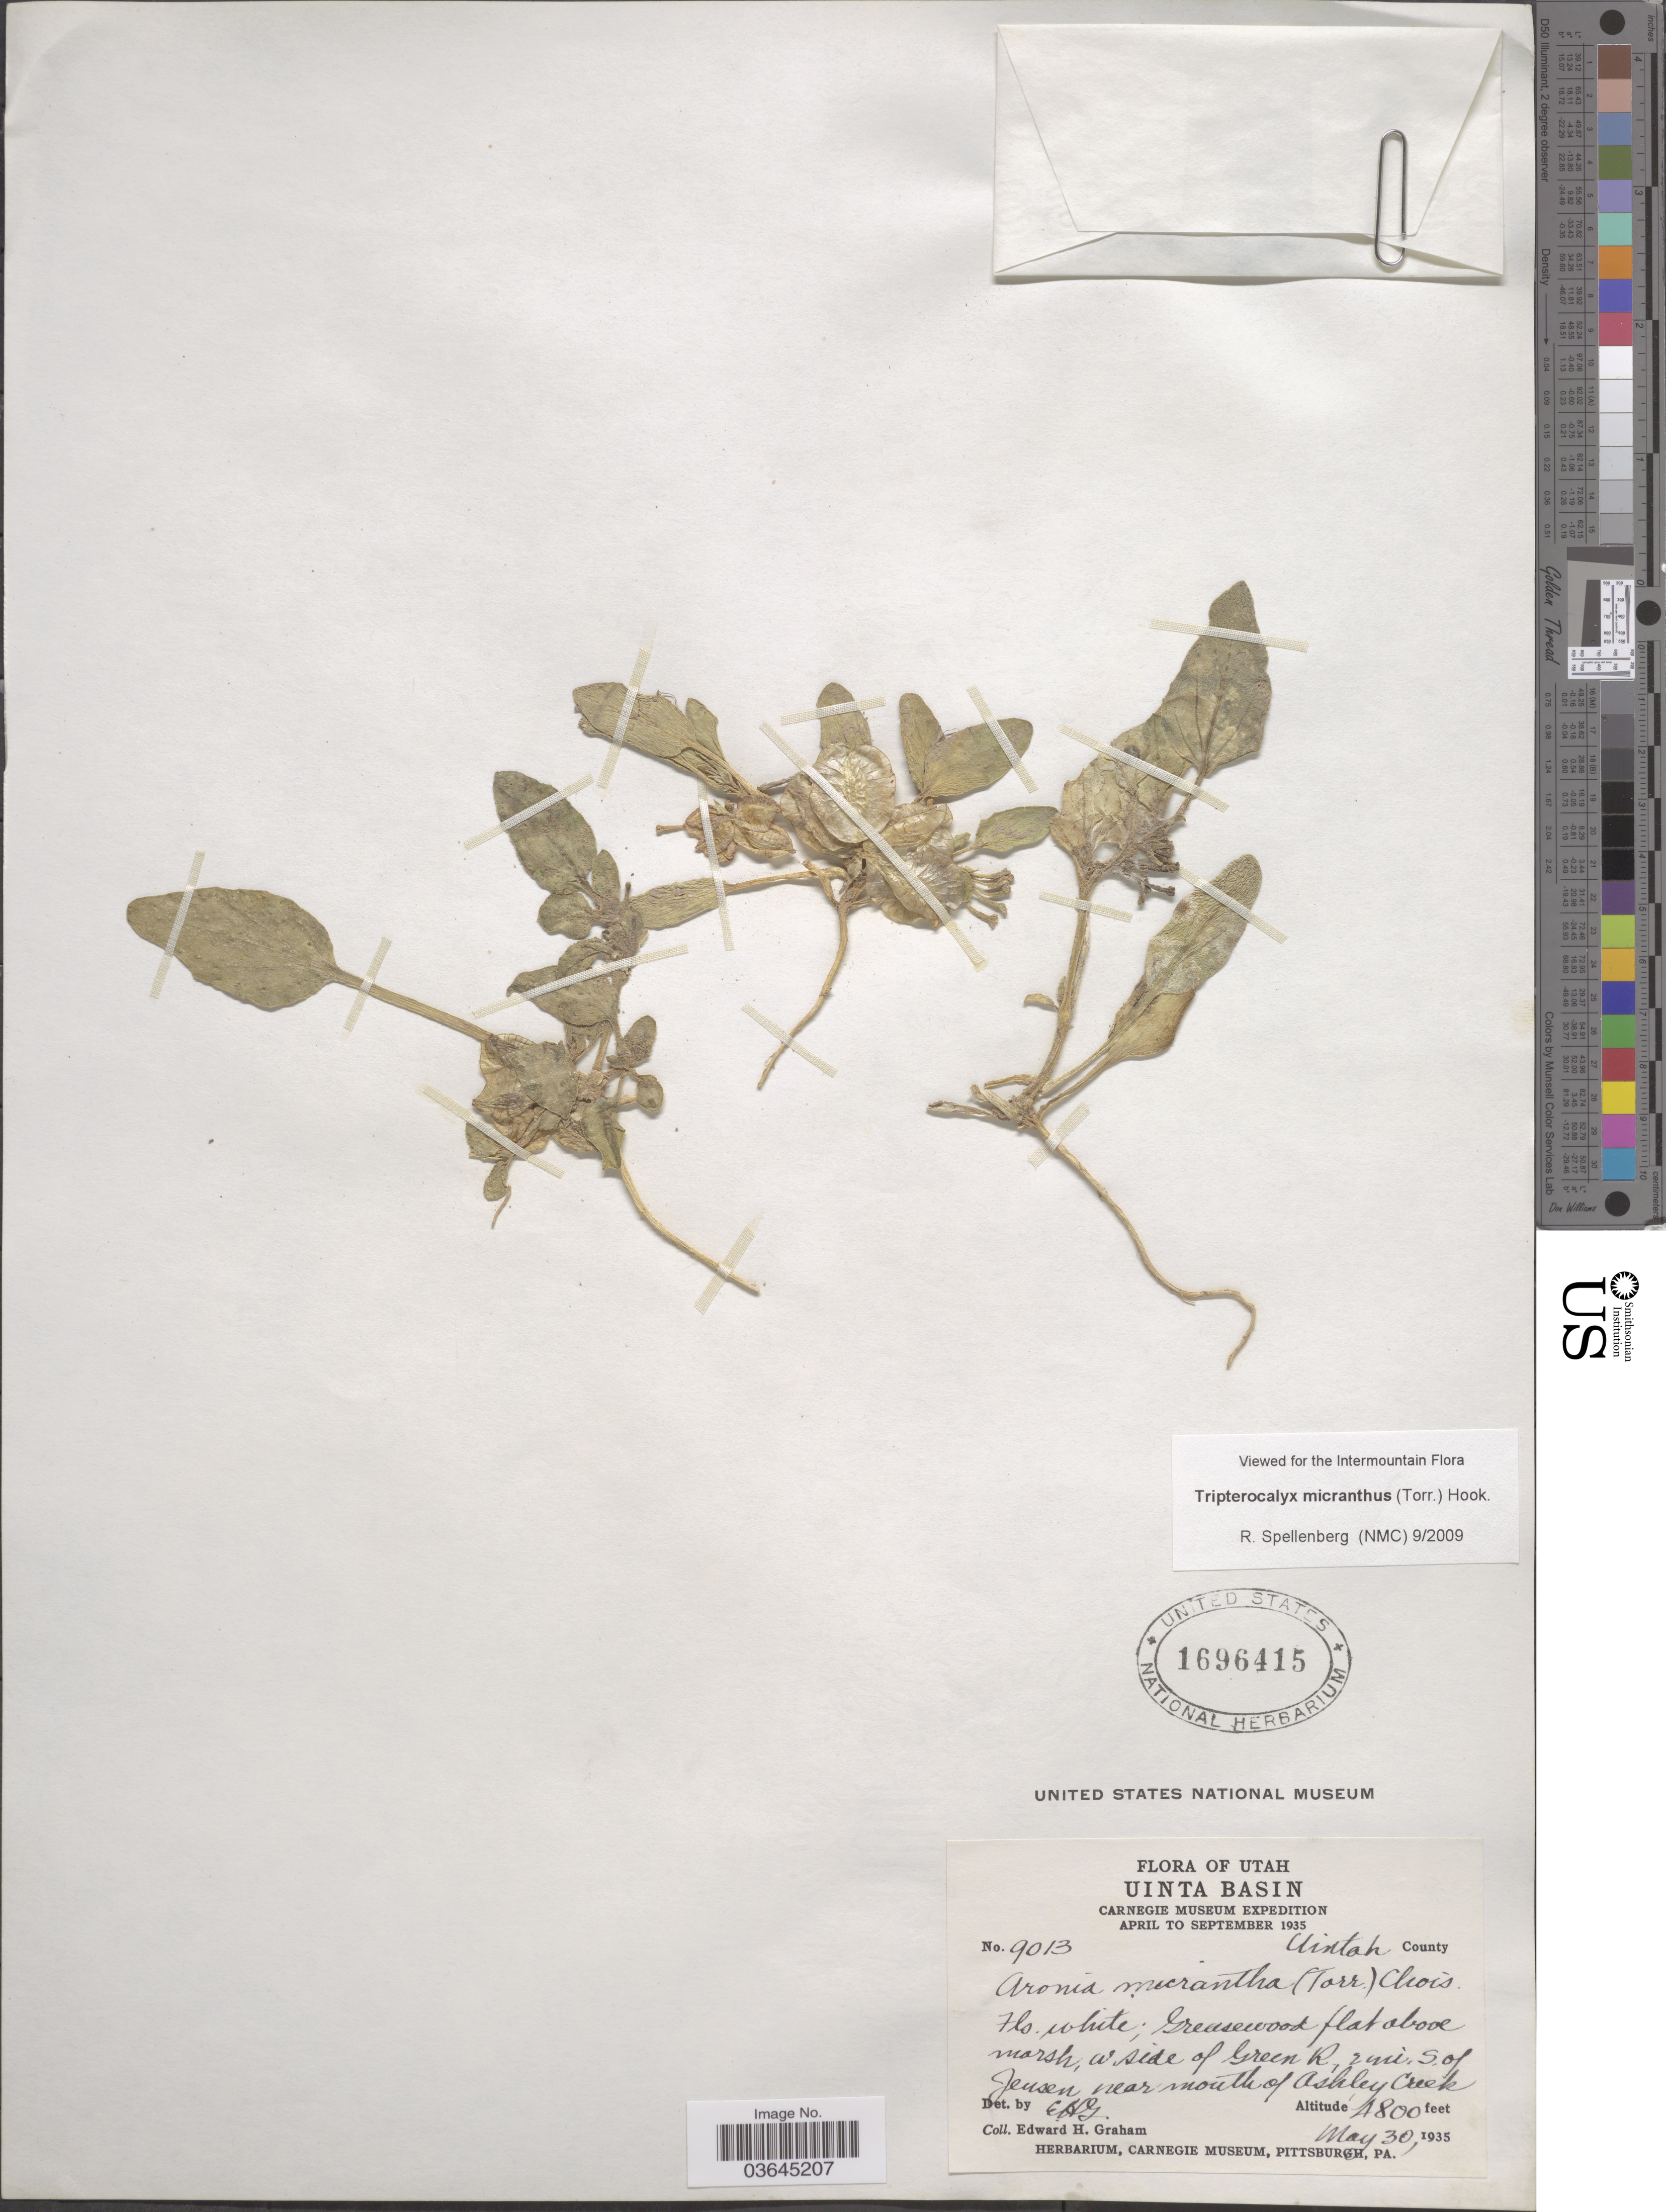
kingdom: Plantae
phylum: Tracheophyta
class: Magnoliopsida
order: Caryophyllales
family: Nyctaginaceae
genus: Tripterocalyx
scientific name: Tripterocalyx micranthus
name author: (Torr.) Hook.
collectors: E. H. Graham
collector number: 9013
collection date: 1935-05-30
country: United States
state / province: Utah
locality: Uinta Basin. Uintah County. W side of Green R., 2 mi. S. of Jensen near mouth of Ashley Creek.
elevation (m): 1463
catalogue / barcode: US 1696415